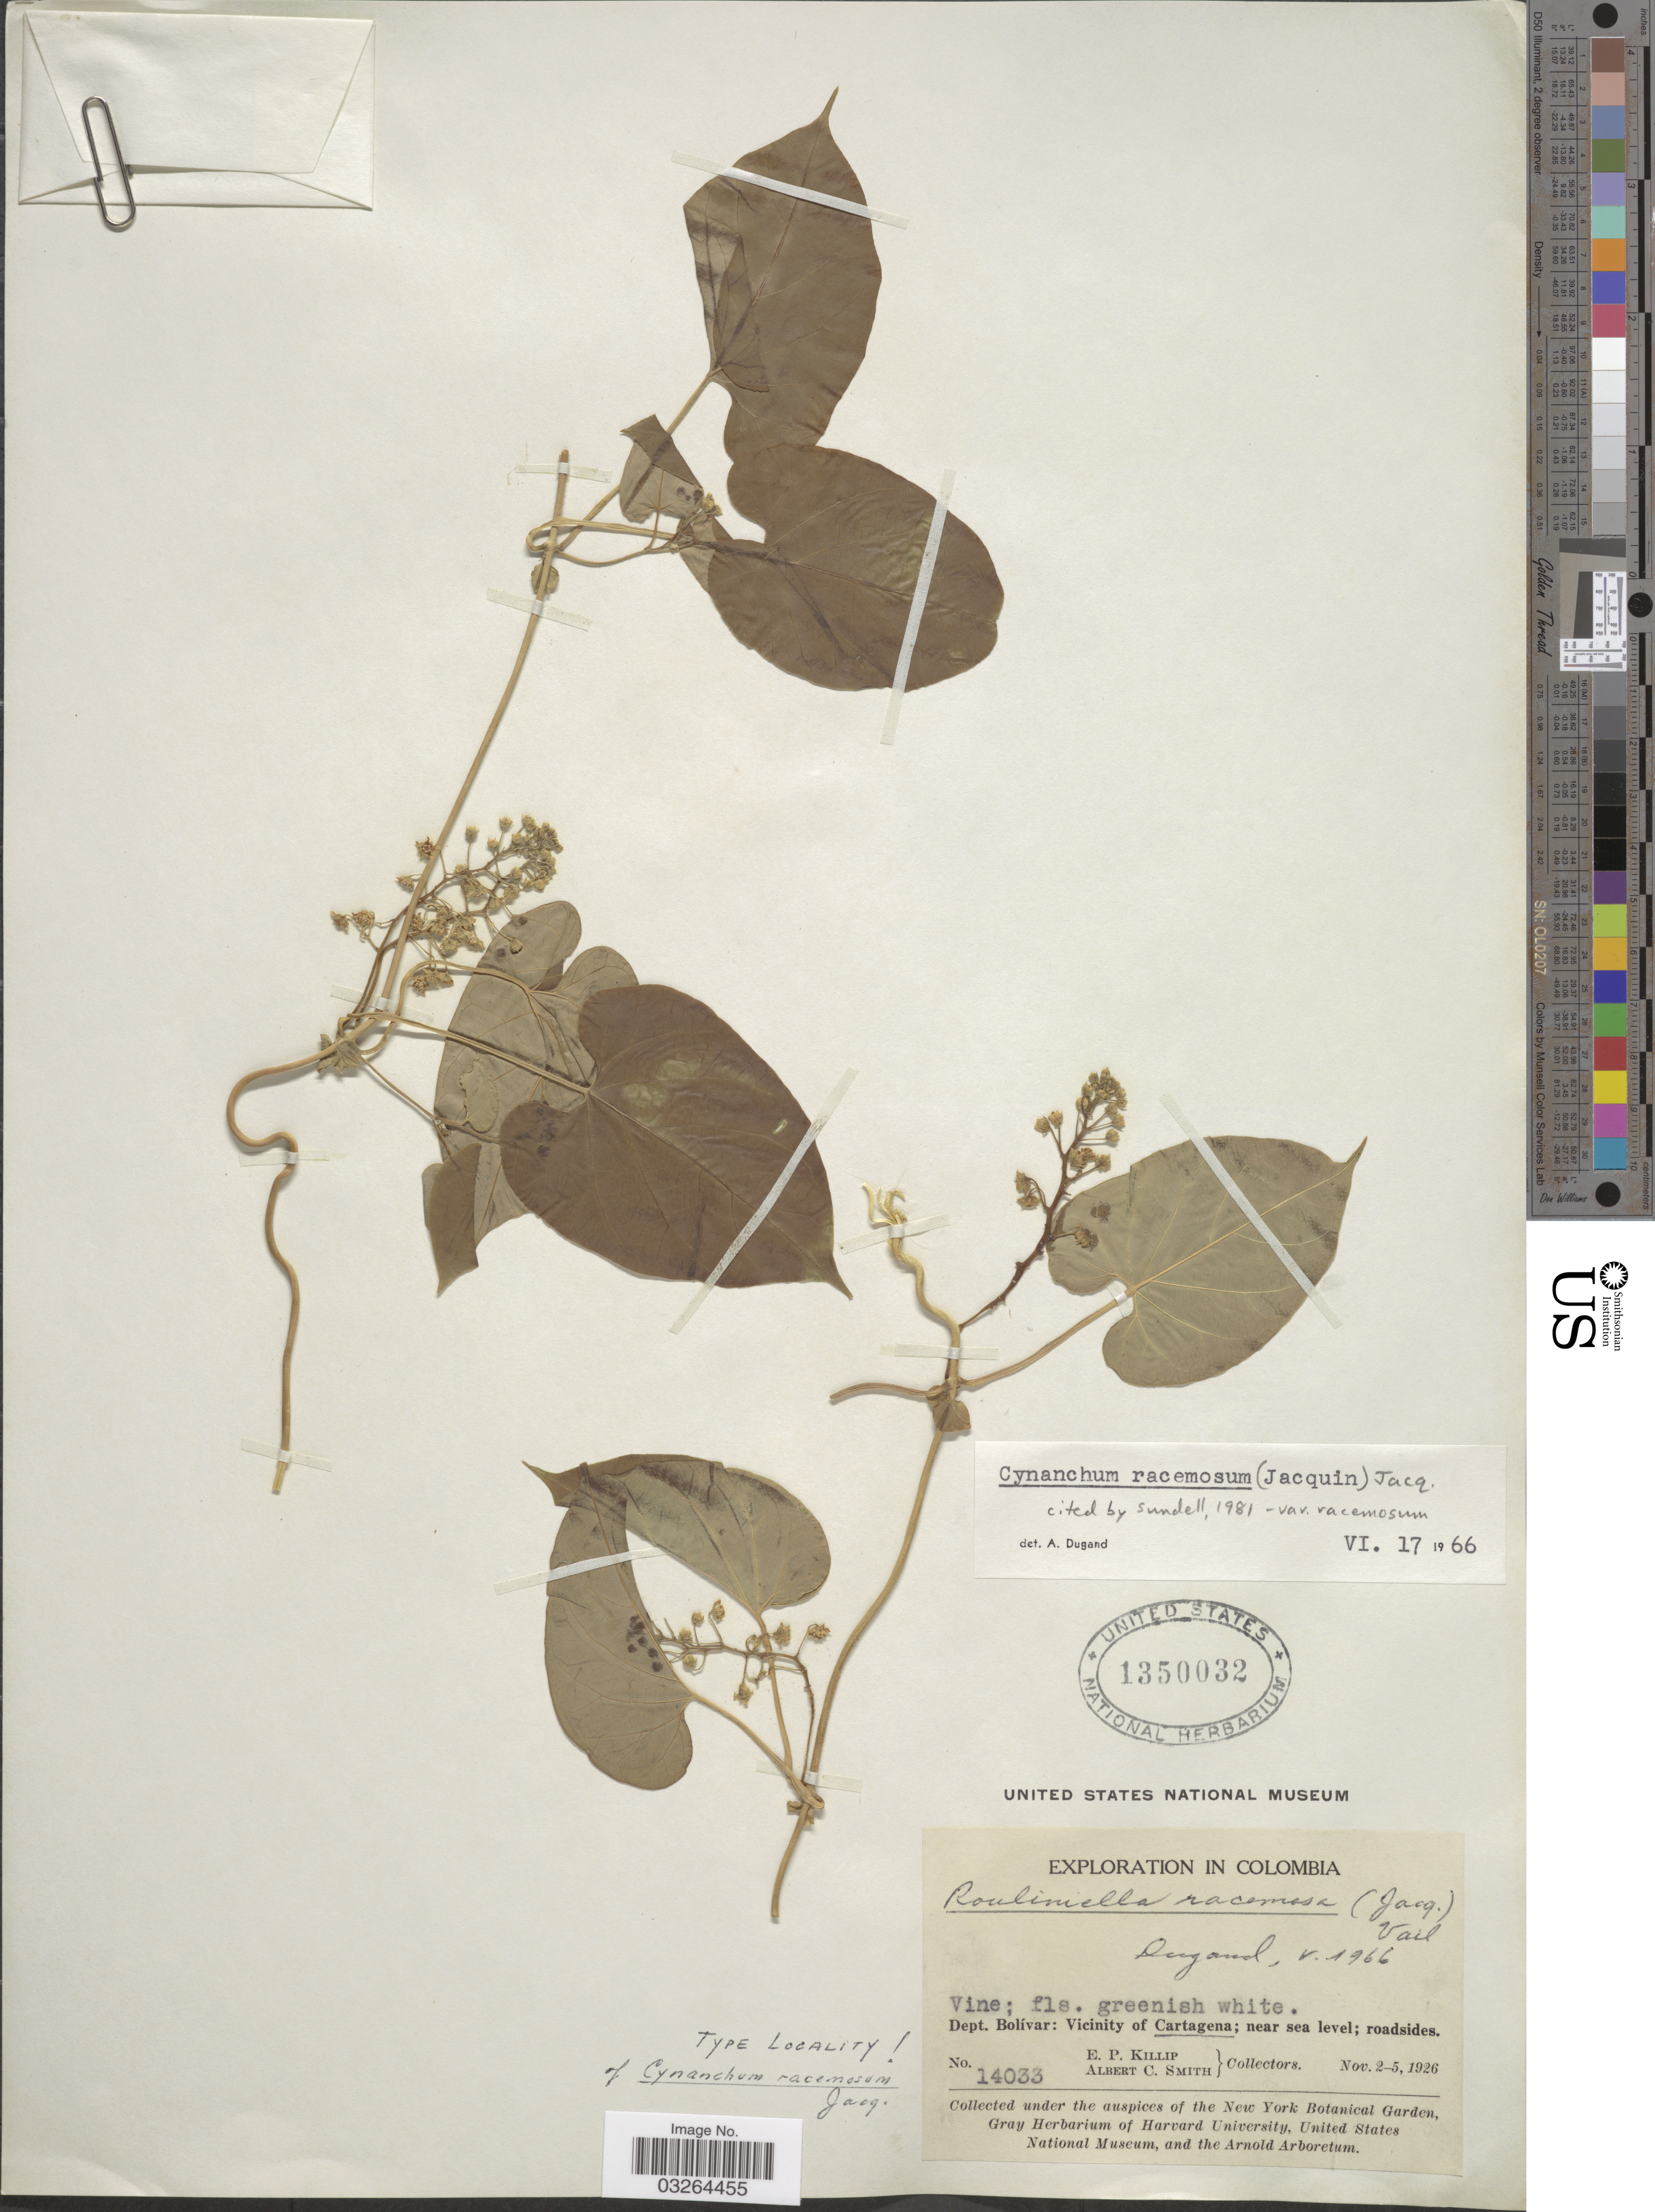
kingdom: Plantae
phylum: Tracheophyta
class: Magnoliopsida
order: Gentianales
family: Apocynaceae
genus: Cynanchum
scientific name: Cynanchum racemosum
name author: (Jacq.) Jacq.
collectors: E. P. Killip & A. C. Smith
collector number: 14033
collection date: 1926-11-02/1926-11-05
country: Venezuela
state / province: Bolivar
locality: Dept. Bolívar: Vicinity of Cartagena.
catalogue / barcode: US 1350032